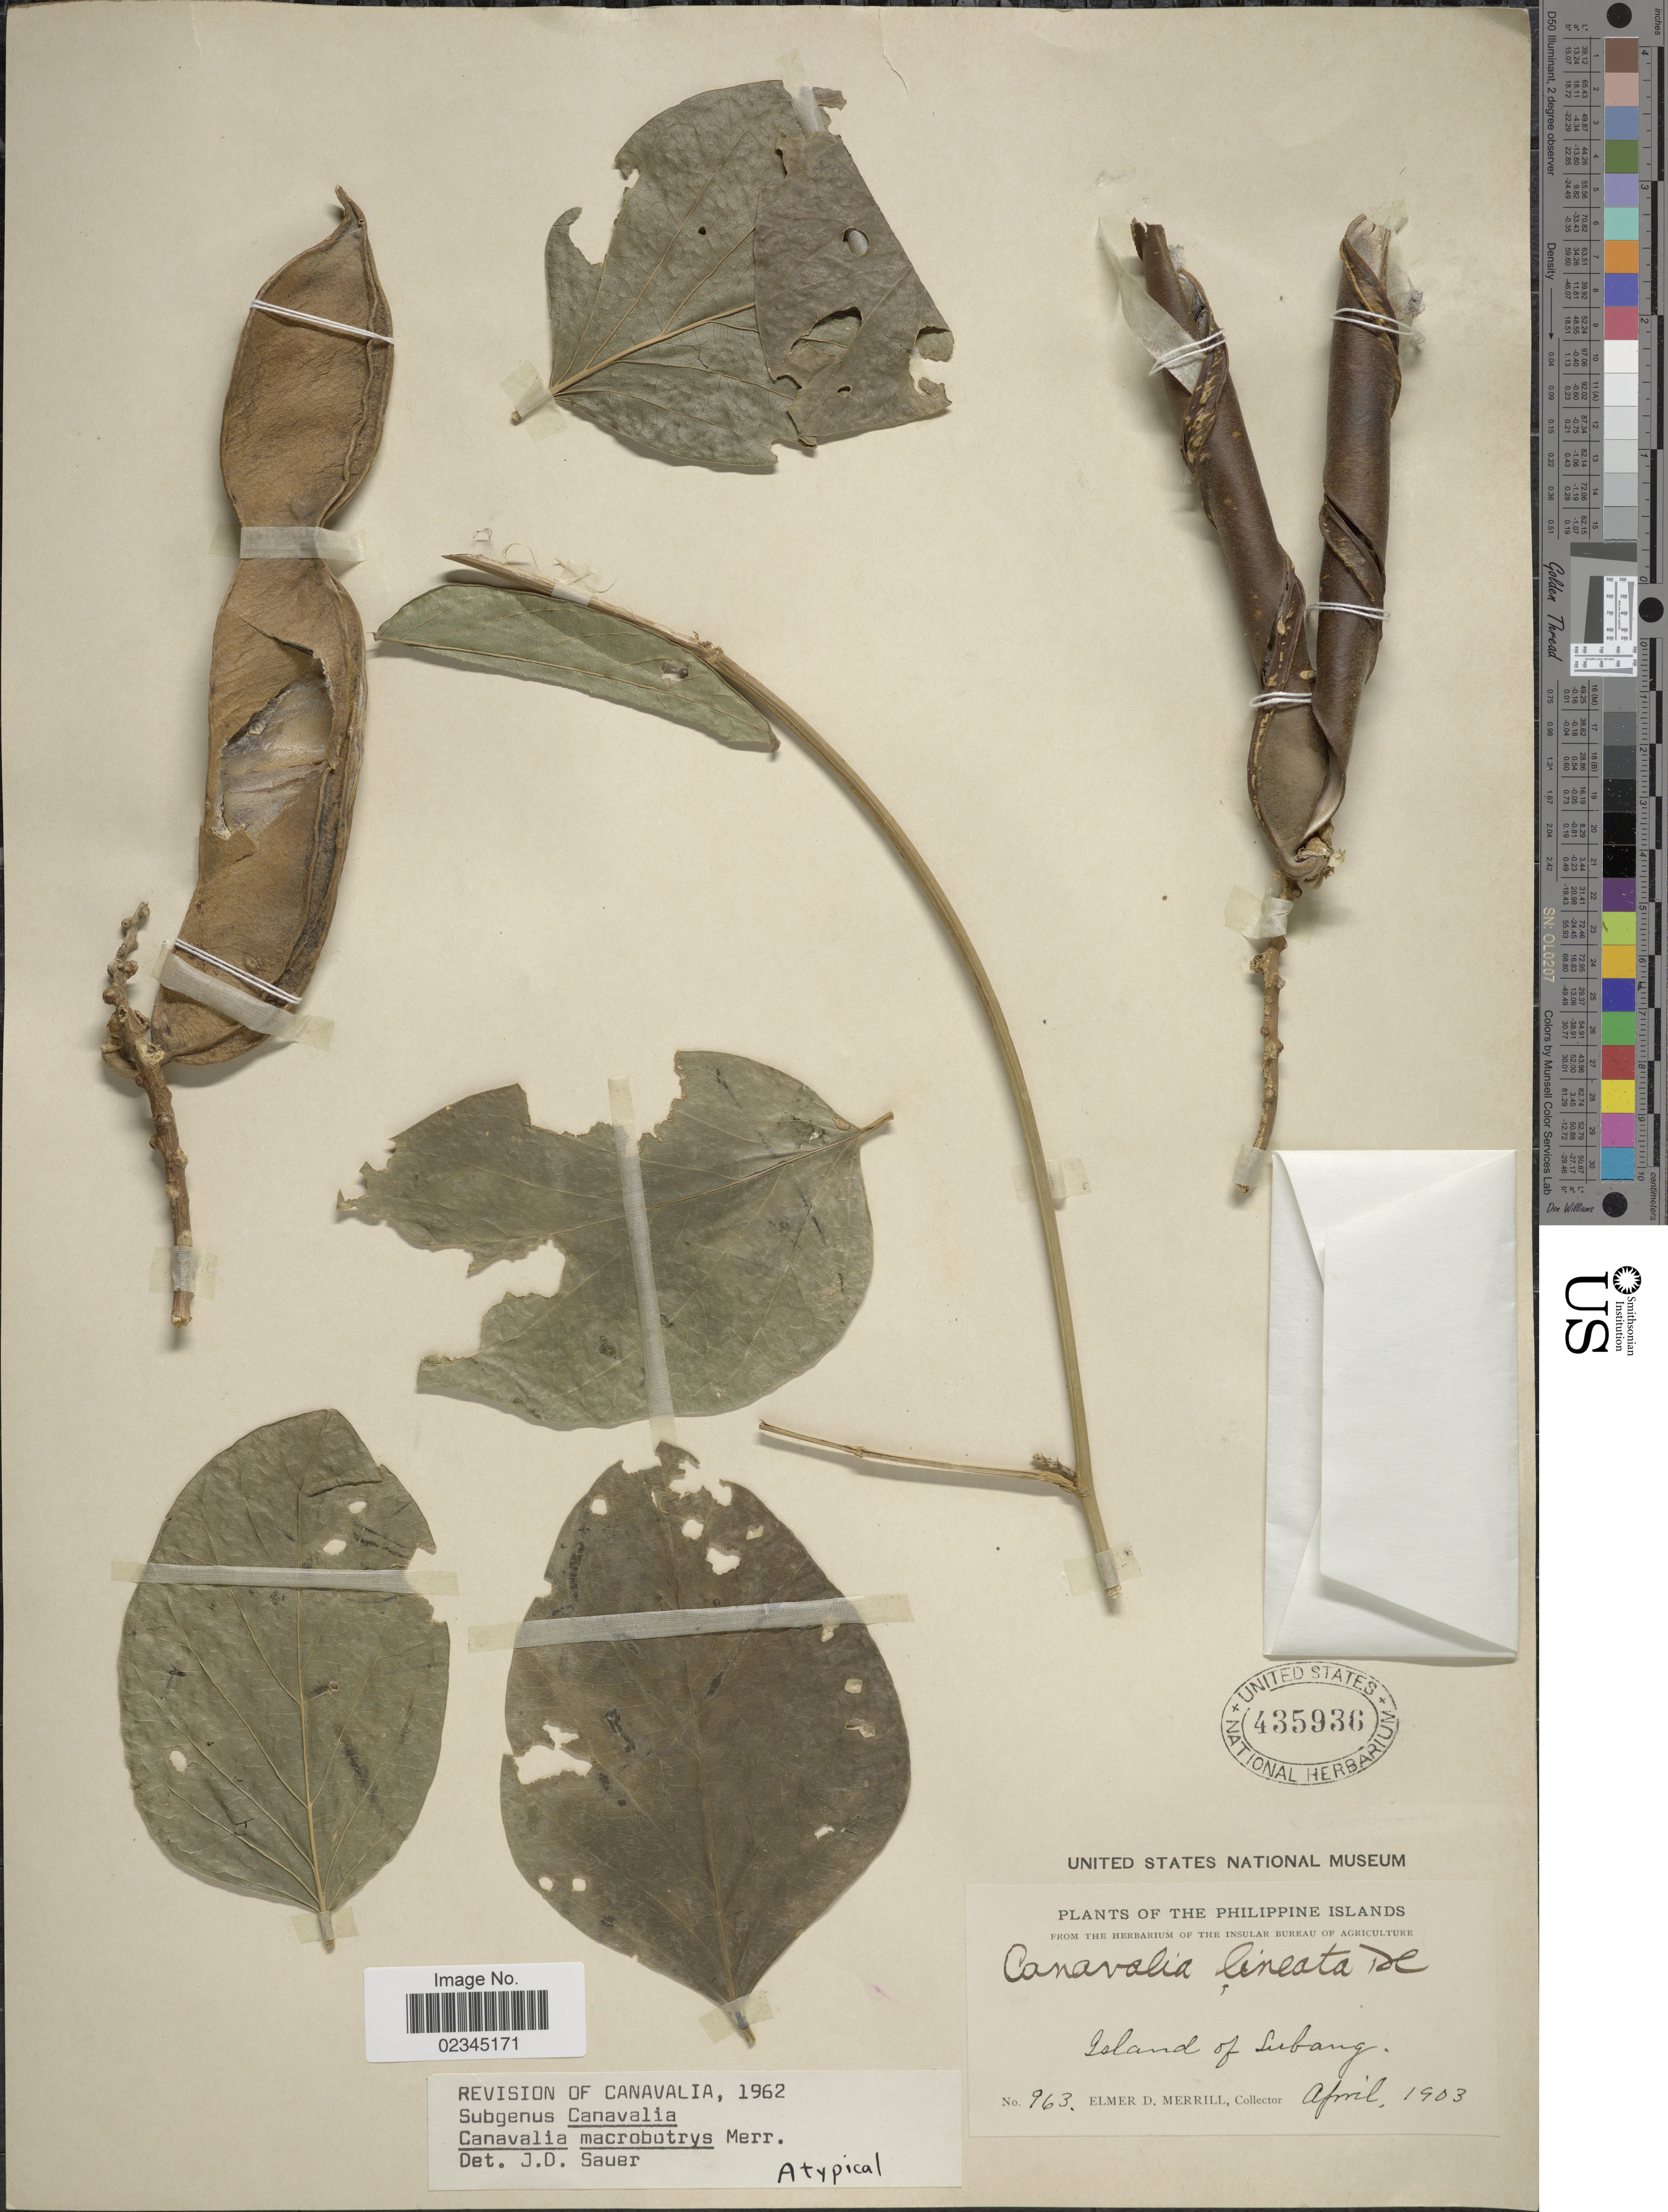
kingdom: Plantae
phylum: Tracheophyta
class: Magnoliopsida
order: Fabales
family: Fabaceae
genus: Canavalia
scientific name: Canavalia macrobotrys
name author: Merr.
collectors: E. D. Merrill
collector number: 963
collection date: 1903-04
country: Philippines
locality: Island of Lubang.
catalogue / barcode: US 435936